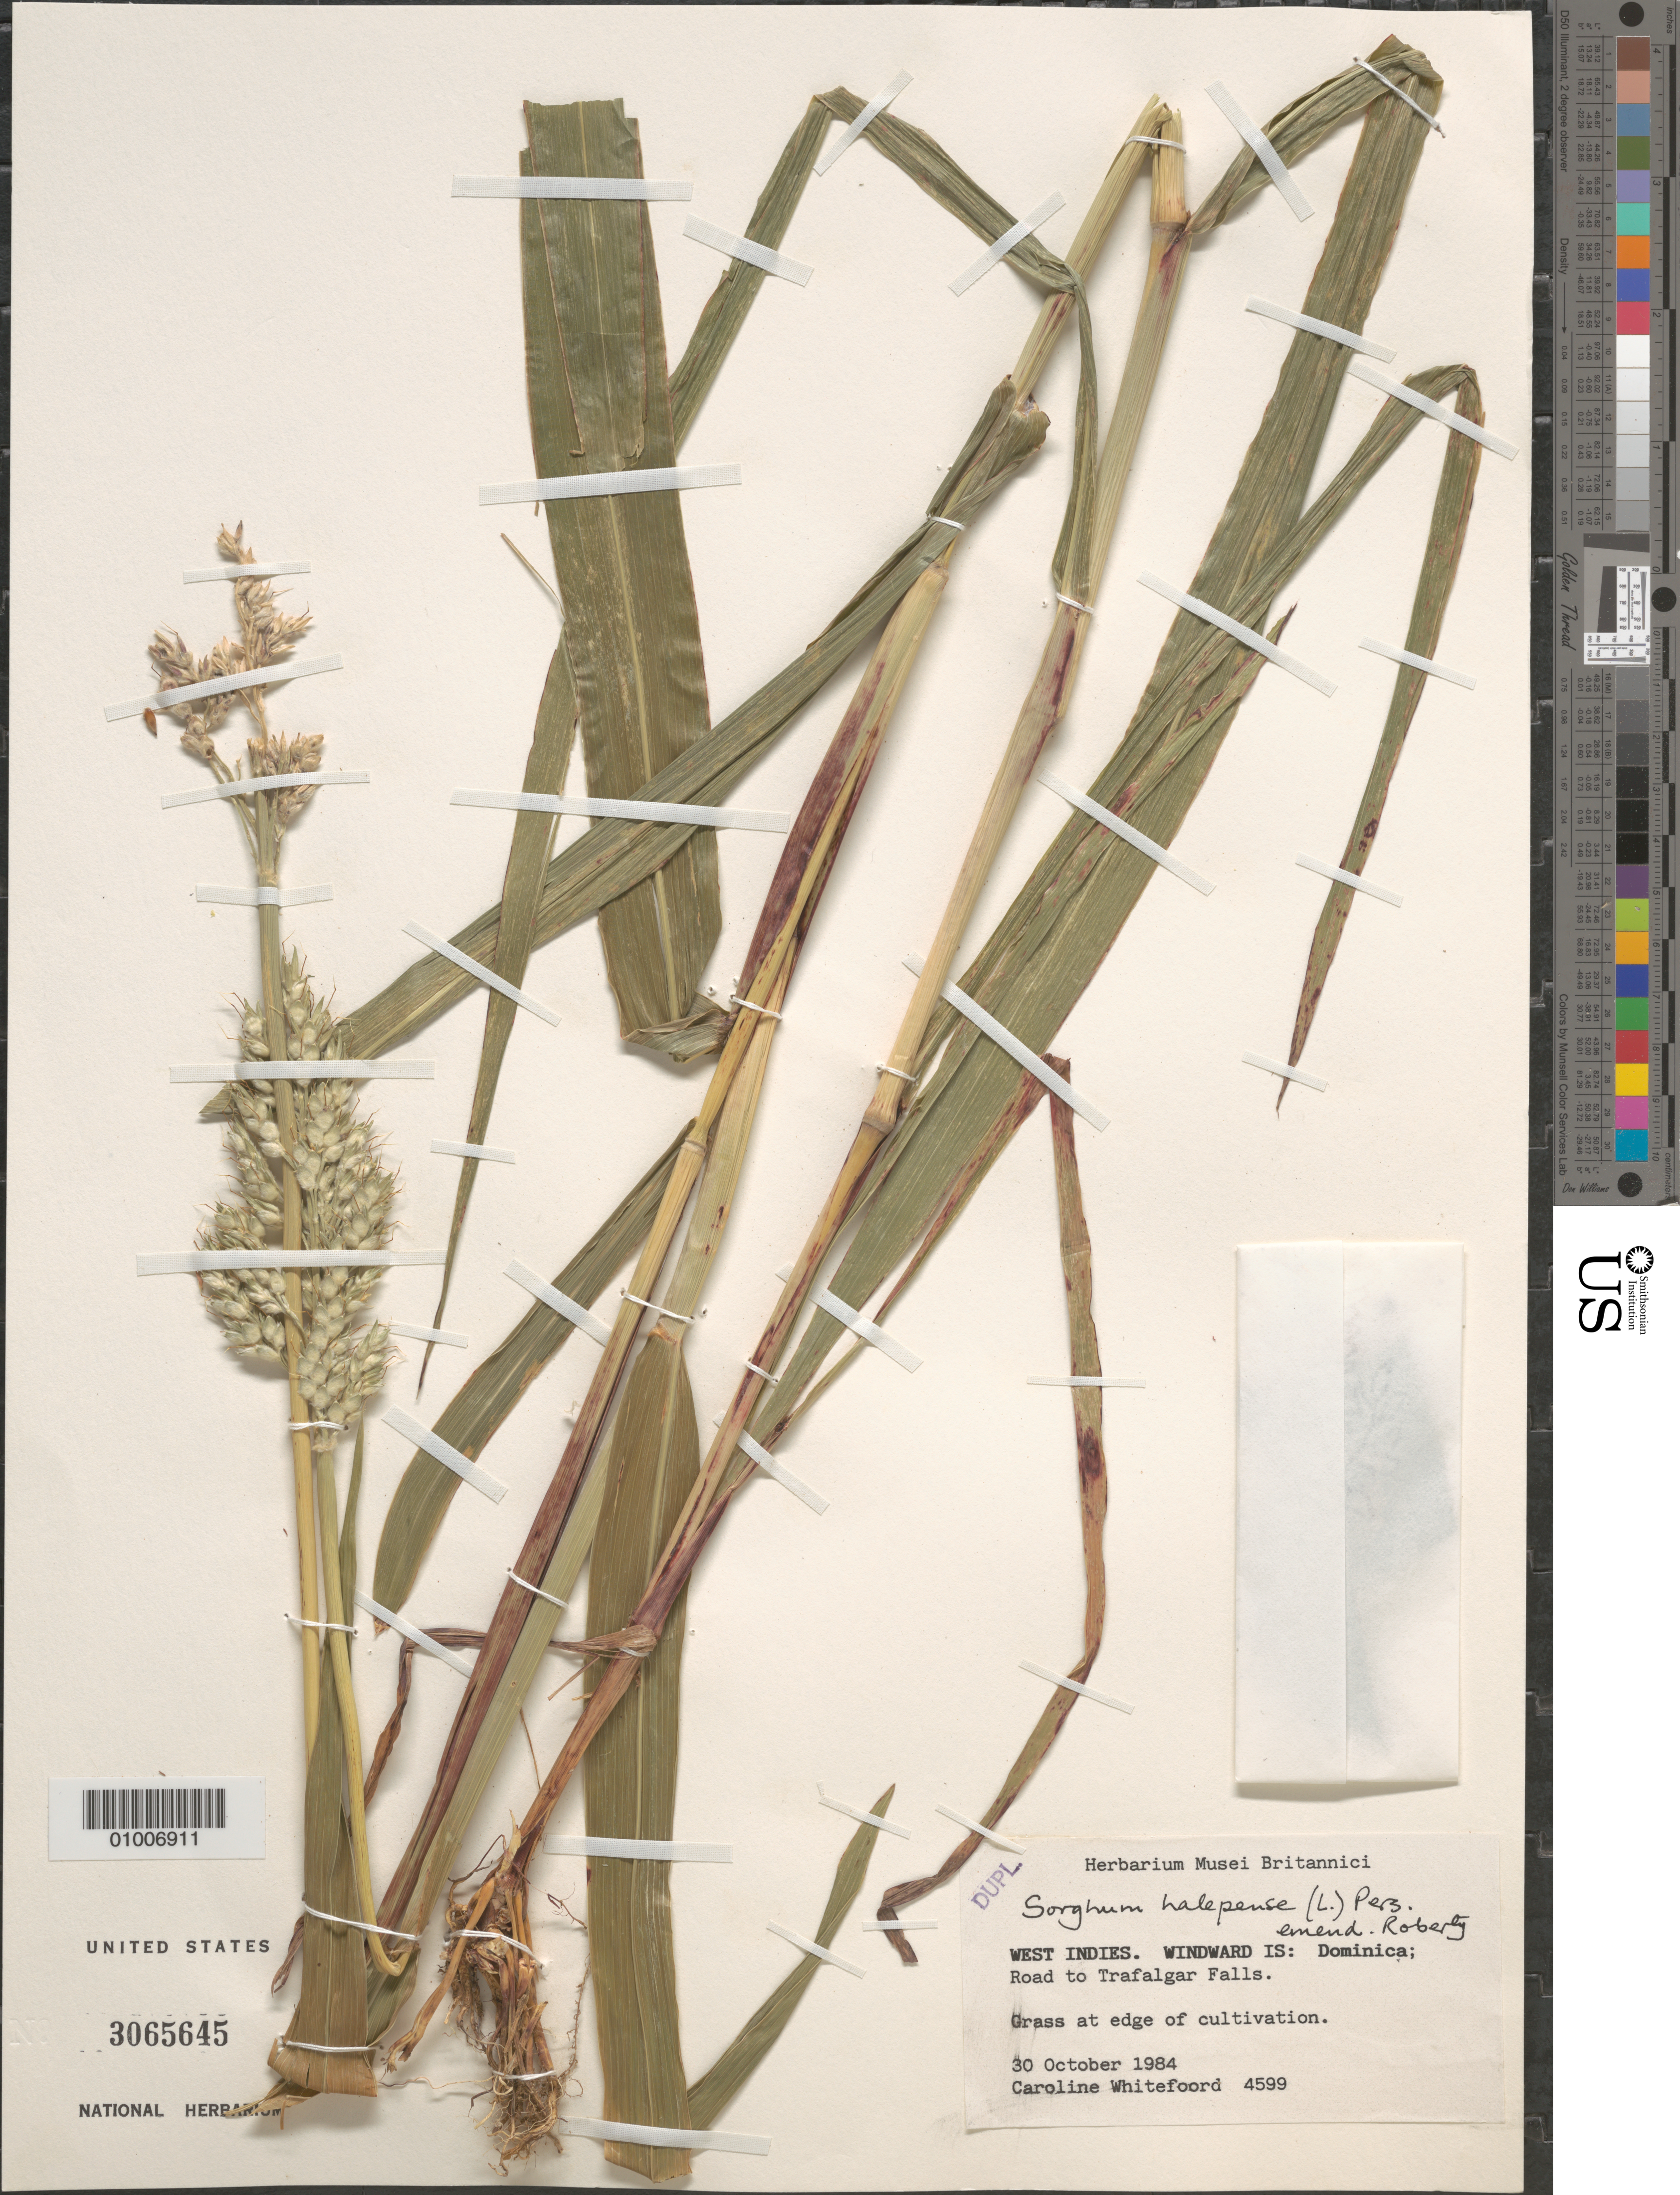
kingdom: Plantae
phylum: Tracheophyta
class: Liliopsida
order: Poales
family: Poaceae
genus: Sorghum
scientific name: Sorghum halepense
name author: (L.) Pers.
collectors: C. Whitefoord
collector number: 4599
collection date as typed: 30 Oct 1984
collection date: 1984-10-30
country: Dominica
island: Dominica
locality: Road to Trafalgar Falls.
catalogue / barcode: US 3065645